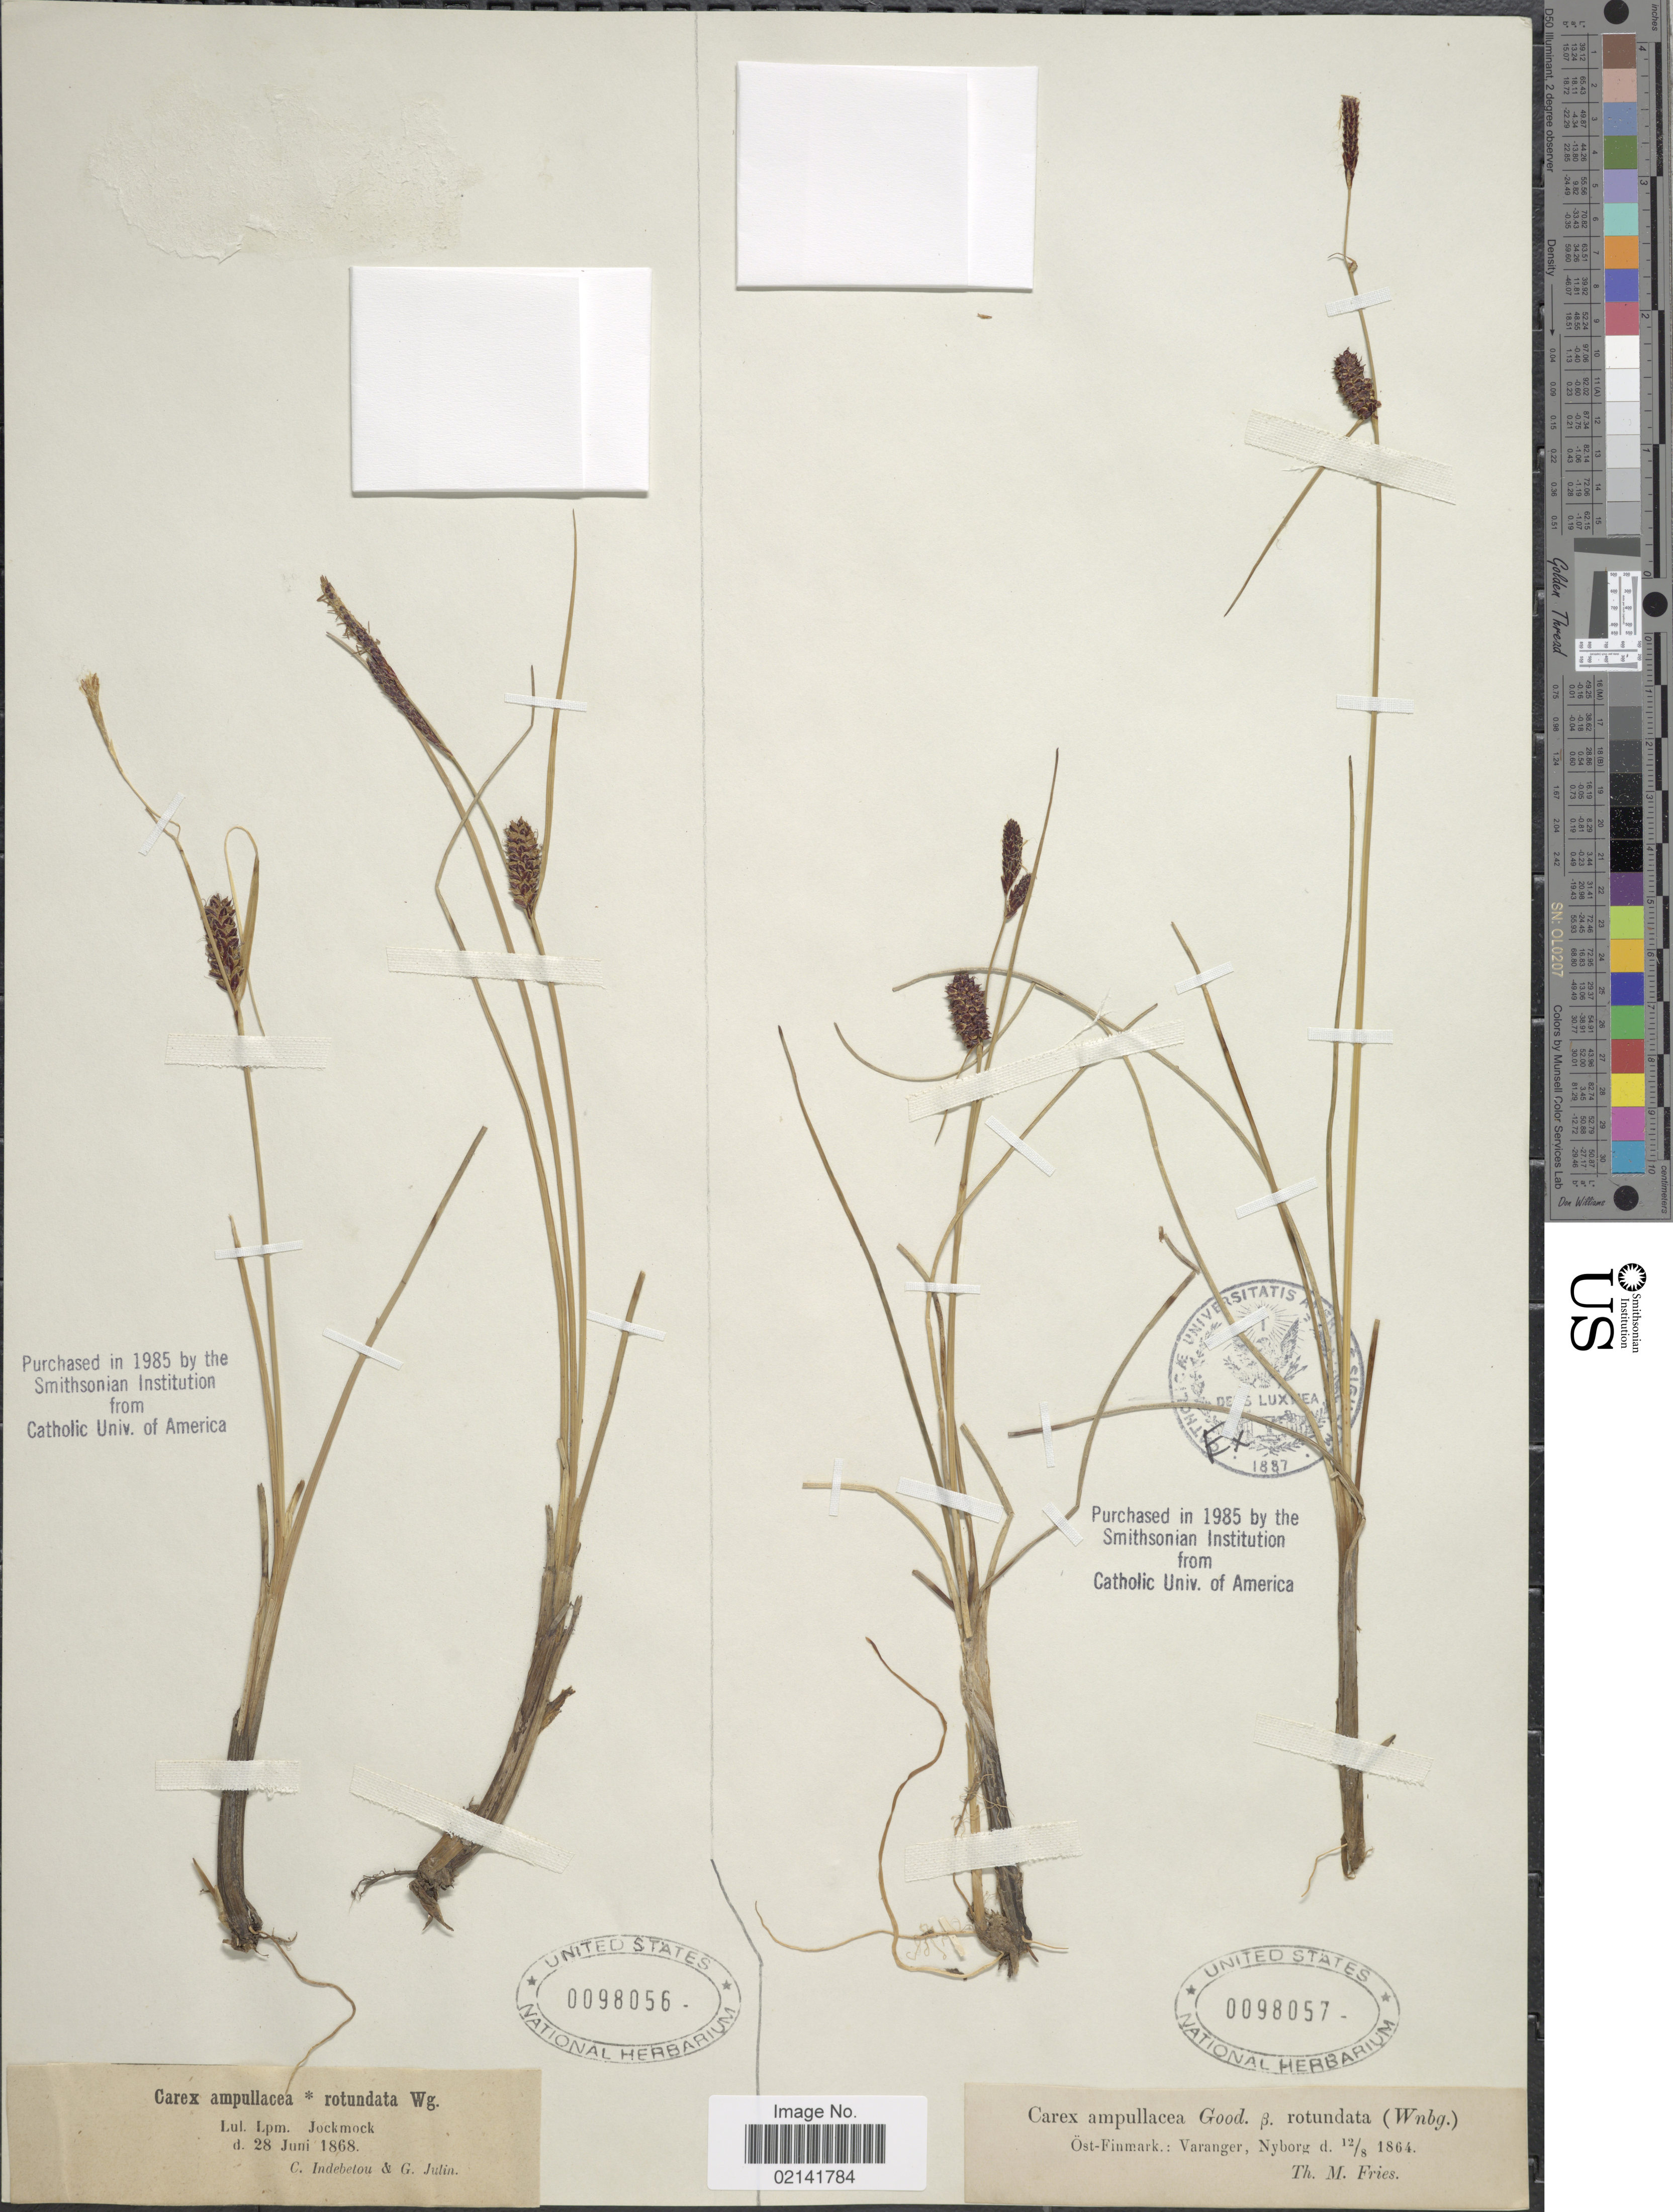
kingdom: Plantae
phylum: Tracheophyta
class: Liliopsida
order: Poales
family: Cyperaceae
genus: Carex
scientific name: Carex rotundata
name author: Wahlenb.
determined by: Strong, Mark T., (BOT), Smithsonian Institution - National Museum of Natural History (UNITED STATES)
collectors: C. Indebetou & G. Julin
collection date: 1868-06-28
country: Sweden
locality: Lil. Lpm. Jockmock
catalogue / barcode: US 98056